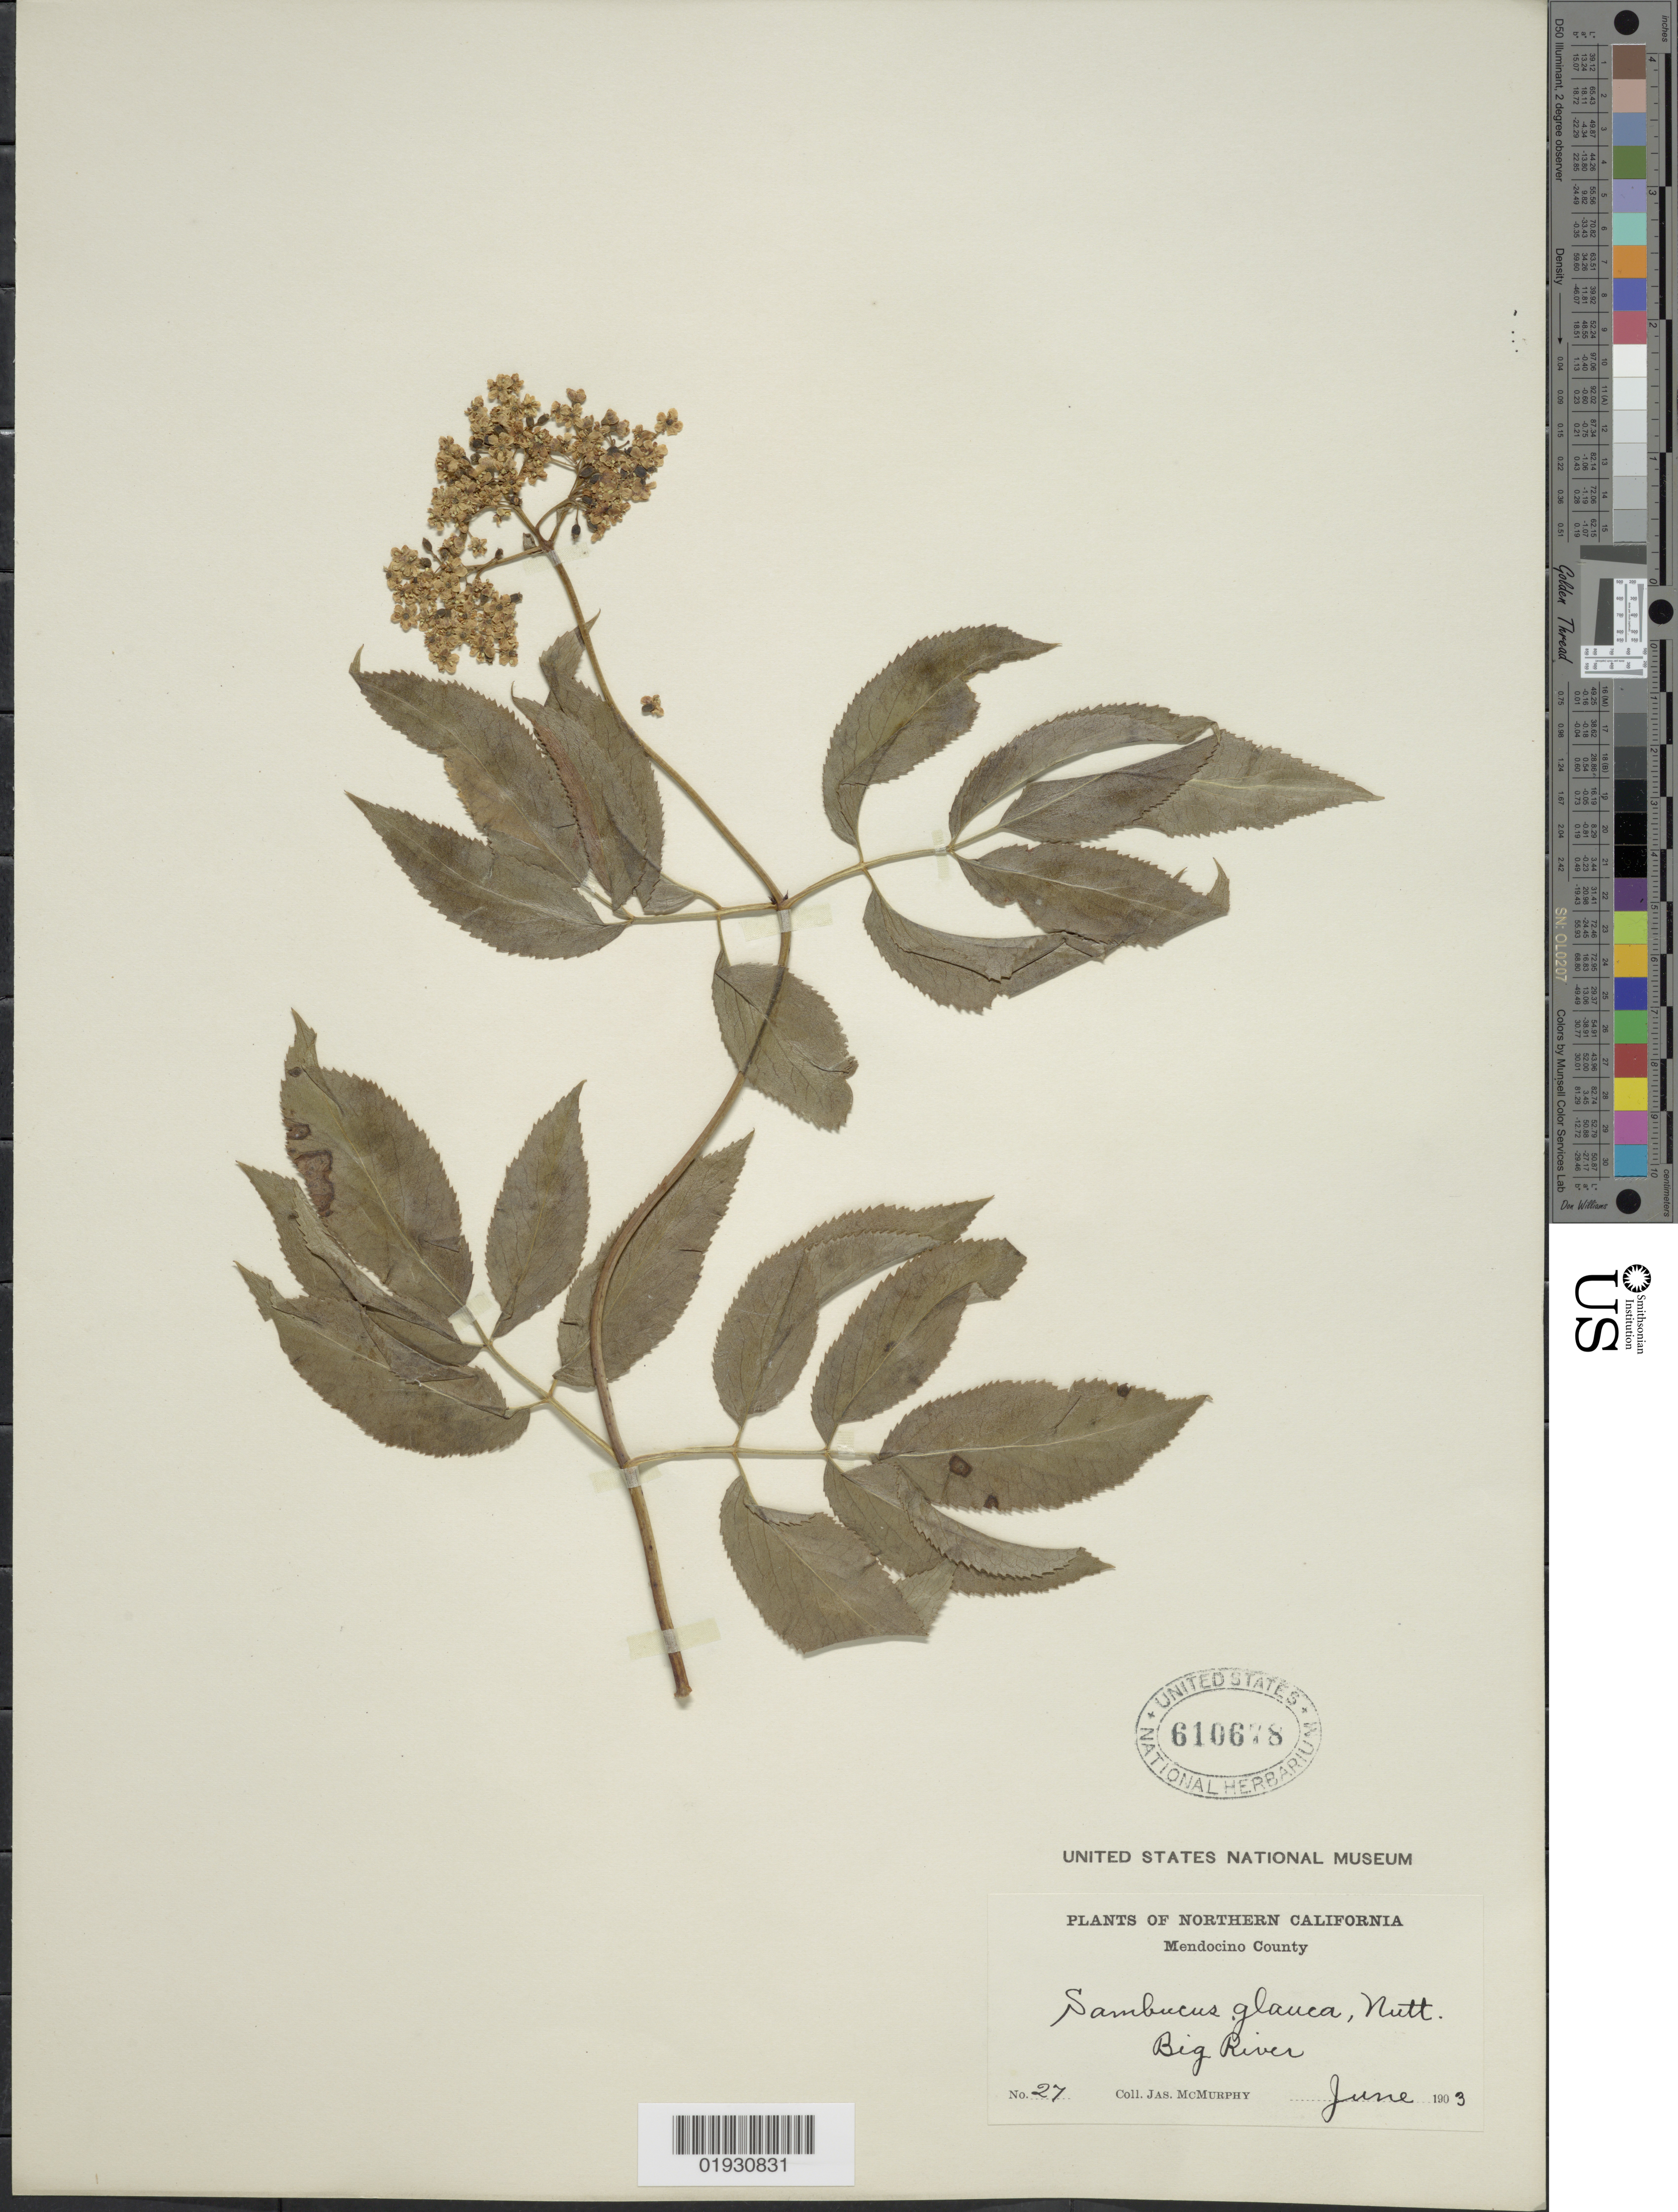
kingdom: Plantae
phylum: Tracheophyta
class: Magnoliopsida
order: Dipsacales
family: Viburnaceae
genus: Sambucus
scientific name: Sambucus cerulea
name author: Raf.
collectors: J. McMurphy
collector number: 27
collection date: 1903-06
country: United States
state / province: California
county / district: Mendocino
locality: Northern California. Mendocino County. Big River.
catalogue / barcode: US 610678